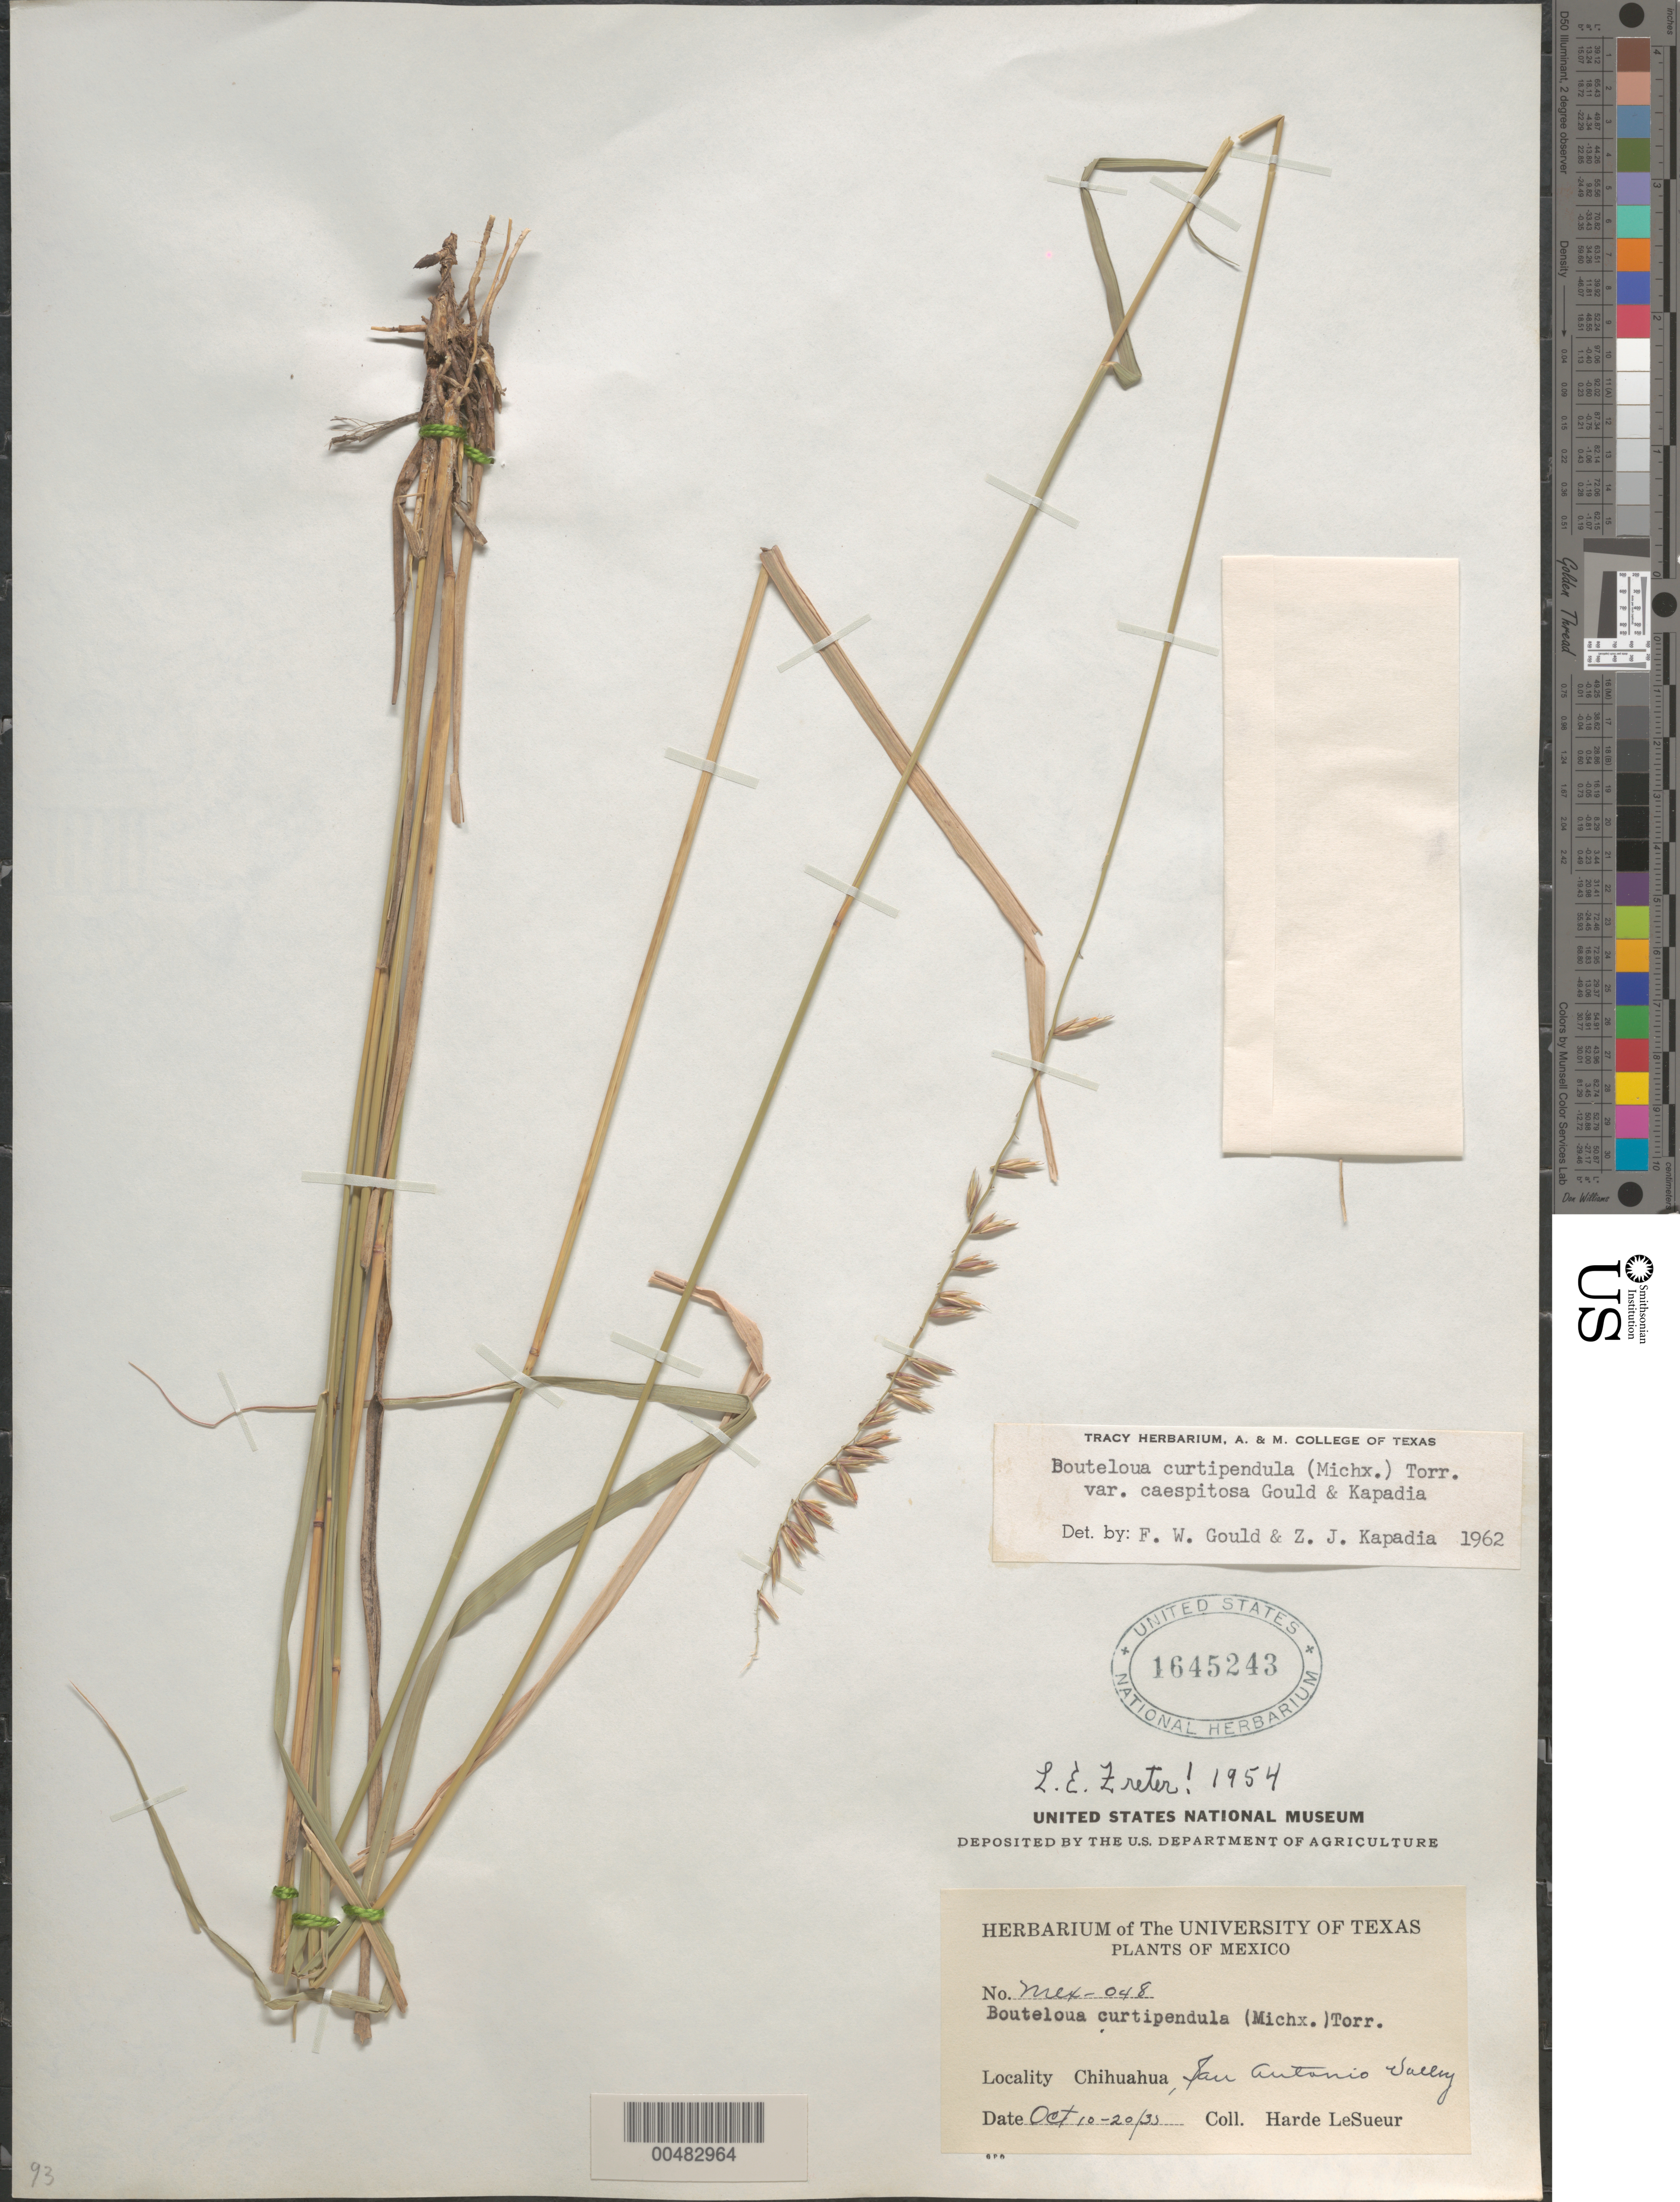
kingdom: Plantae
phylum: Tracheophyta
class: Liliopsida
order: Poales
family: Poaceae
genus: Bouteloua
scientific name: Bouteloua curtipendula var. caespitosa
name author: Gould & Kapadia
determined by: Gould, F. W.; Kapadia, Zarir J.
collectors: D. H. LeSueur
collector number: Mex-048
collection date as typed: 10 Oct 1935 to 20 Oct 1935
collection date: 1935-10-10/1935-10-20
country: Mexico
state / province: Chihuahua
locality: San Antonio Valley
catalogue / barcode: US 1645243